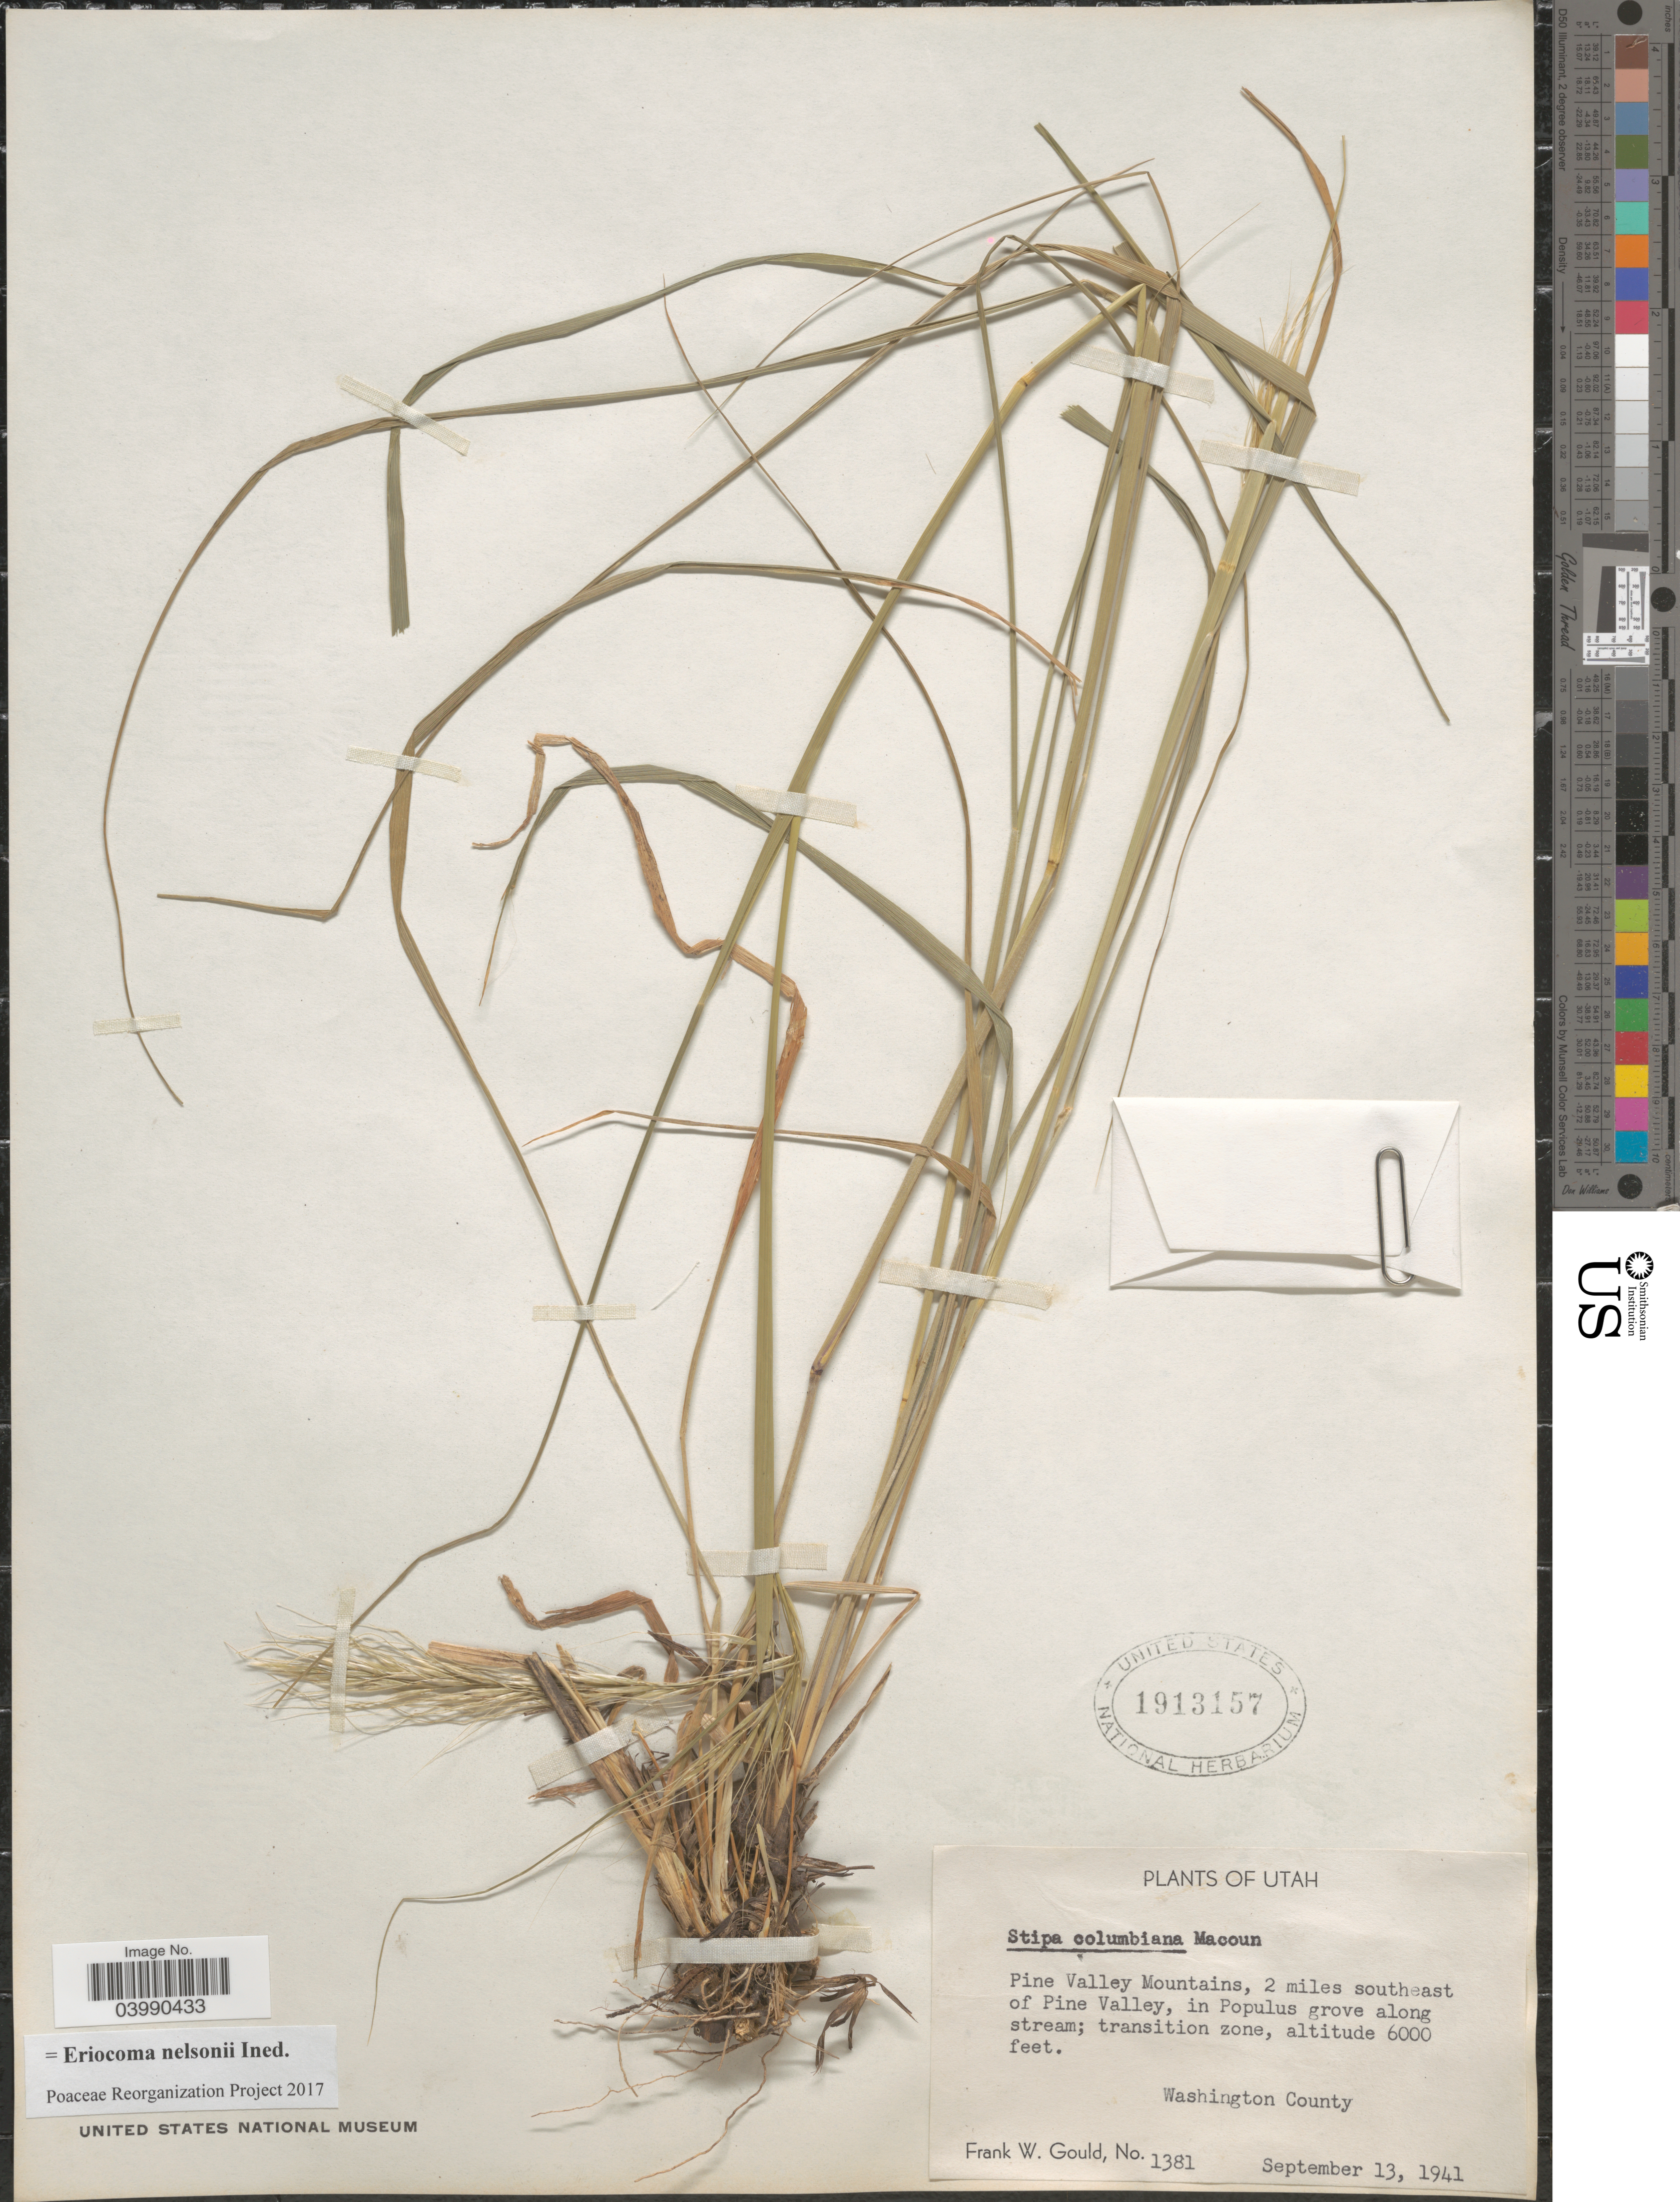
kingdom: Plantae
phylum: Tracheophyta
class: Liliopsida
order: Poales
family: Poaceae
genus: Eriocoma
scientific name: Eriocoma nelsonii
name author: (Scribn.) Romasch.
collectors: F. W. Gould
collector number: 1381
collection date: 1941-09-13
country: United States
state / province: Utah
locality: Pine Valley Mountains, 2 miles southeast of Pine Valley, in Populus grove along stream; transition zone. Washington County.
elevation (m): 1829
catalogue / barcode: US 1913157